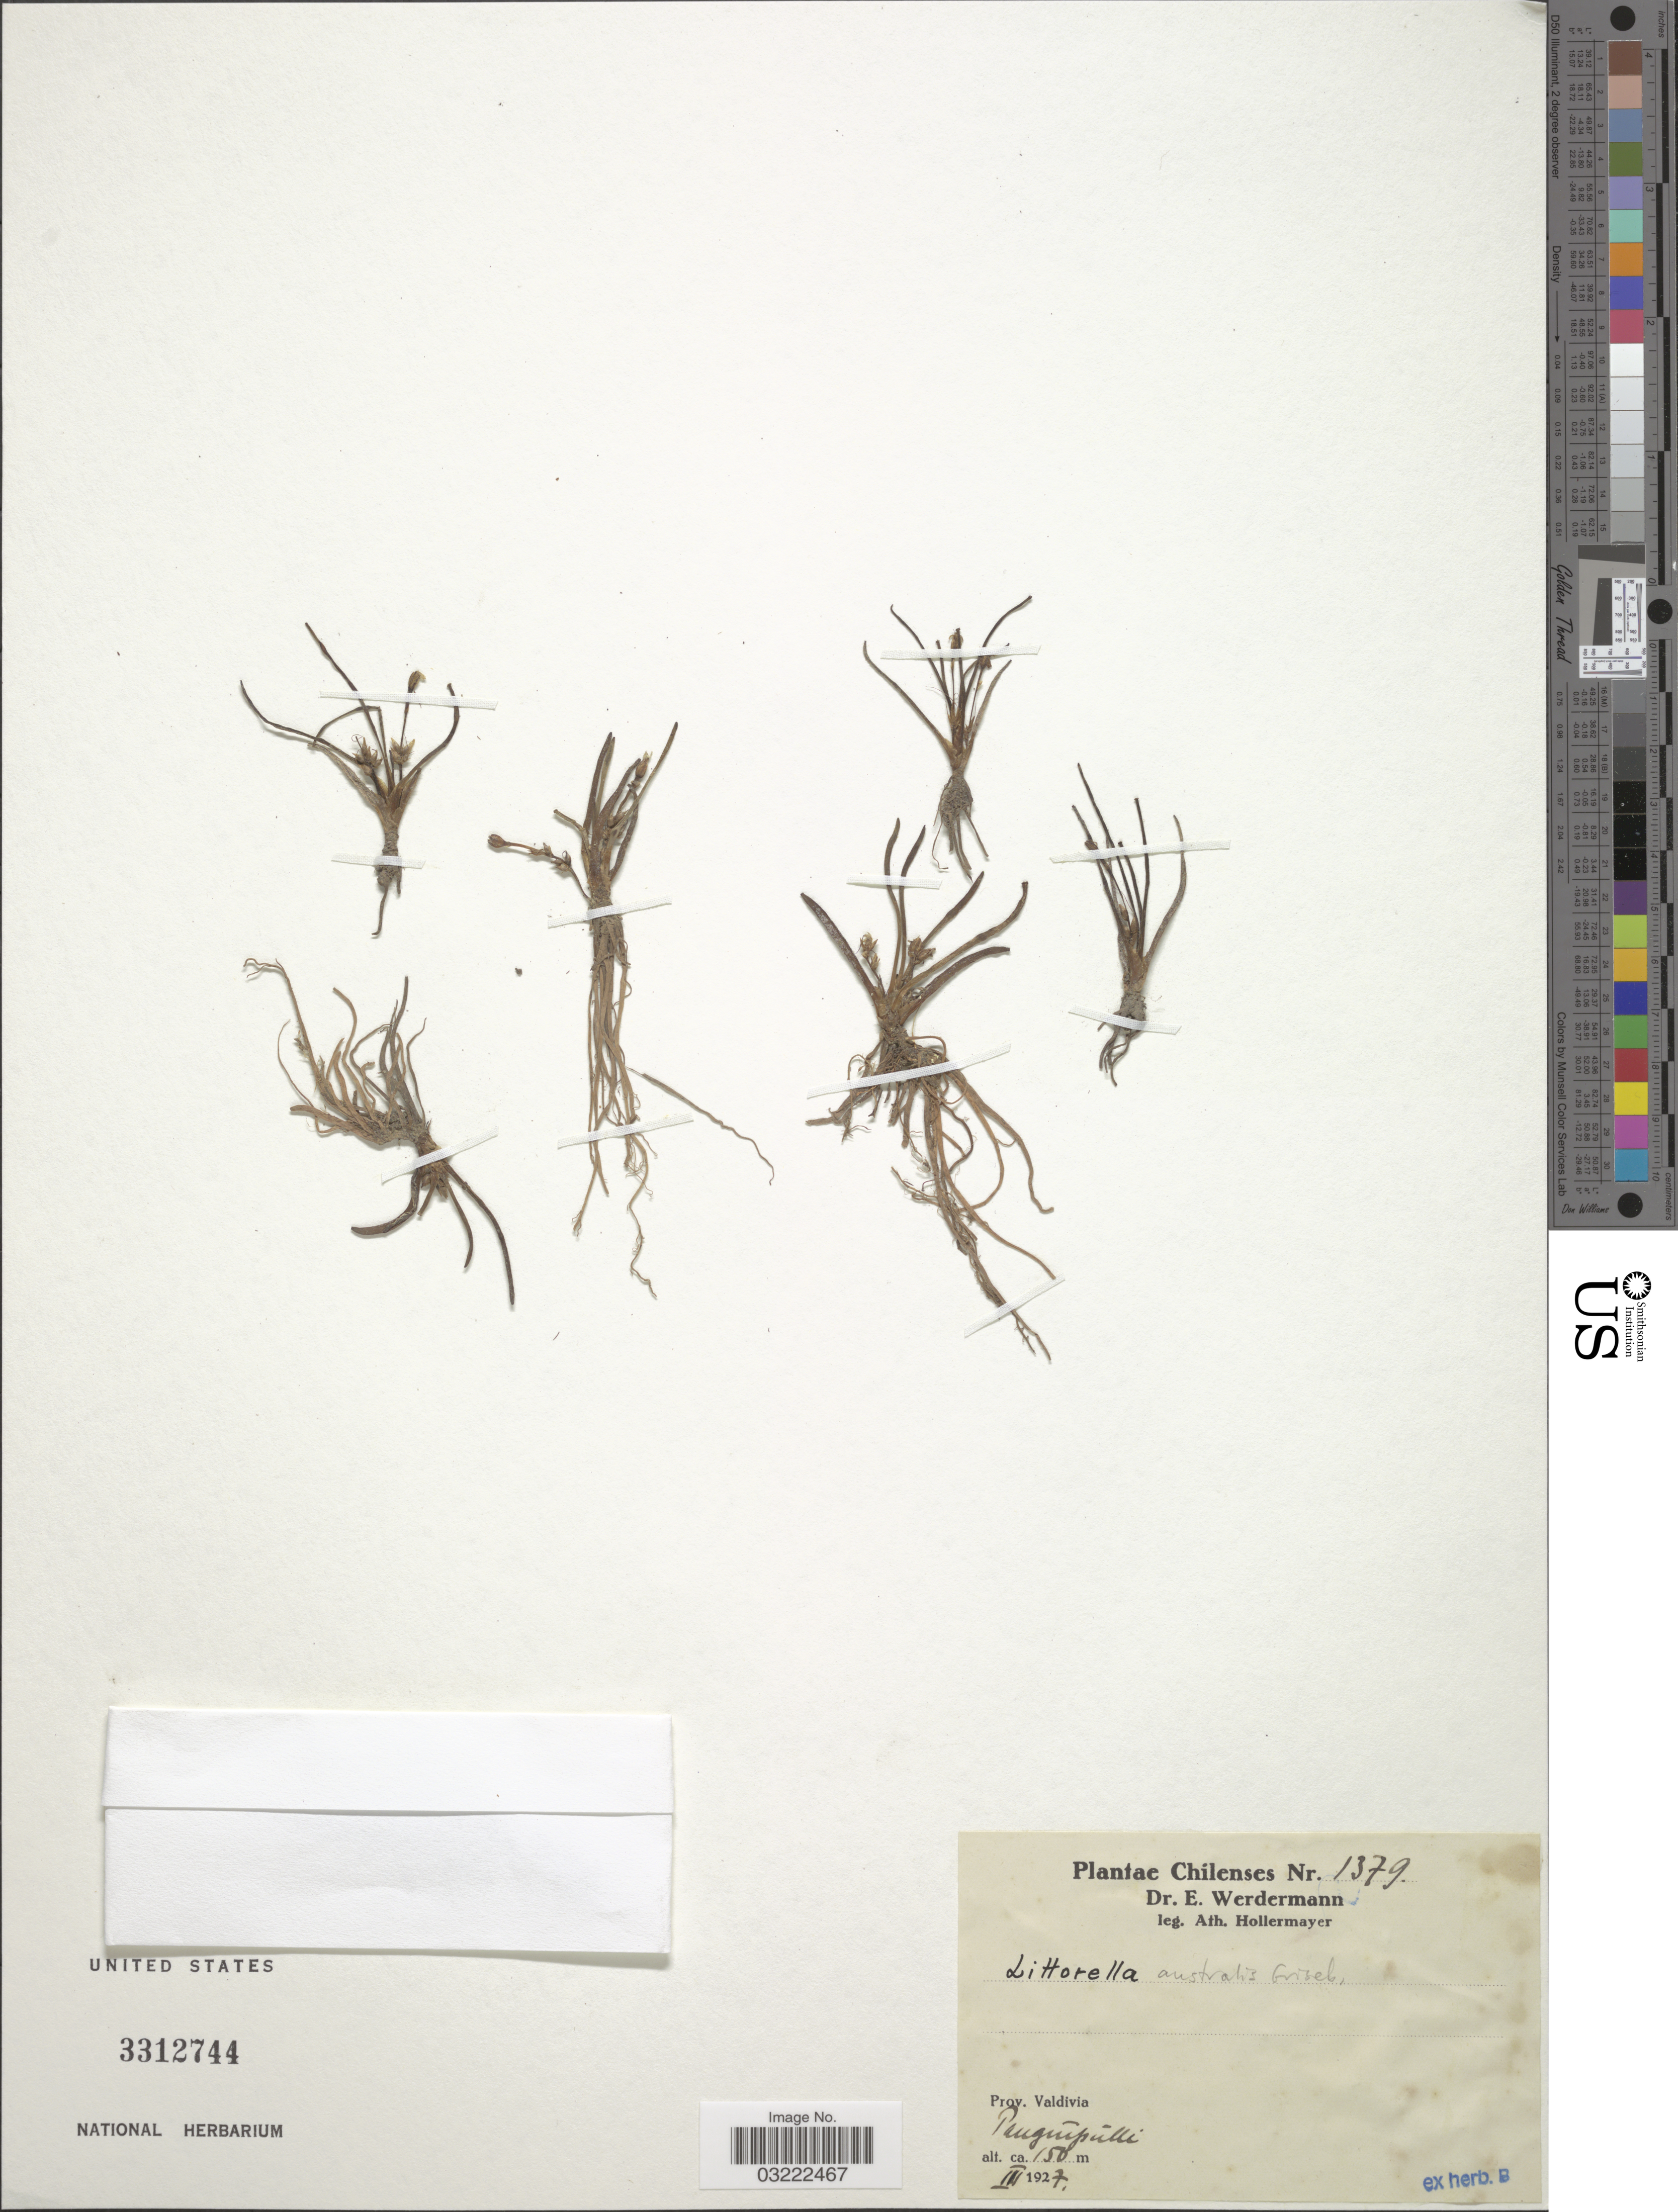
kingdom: Plantae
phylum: Tracheophyta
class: Magnoliopsida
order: Lamiales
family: Plantaginaceae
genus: Littorella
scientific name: Littorella australis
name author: Griseb. ex Benth. & Hook. f.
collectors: A. Hollermayer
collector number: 1379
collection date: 1927-03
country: Chile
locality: Prov. Valdivia, Panguipulli.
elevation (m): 150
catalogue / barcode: US 3312744